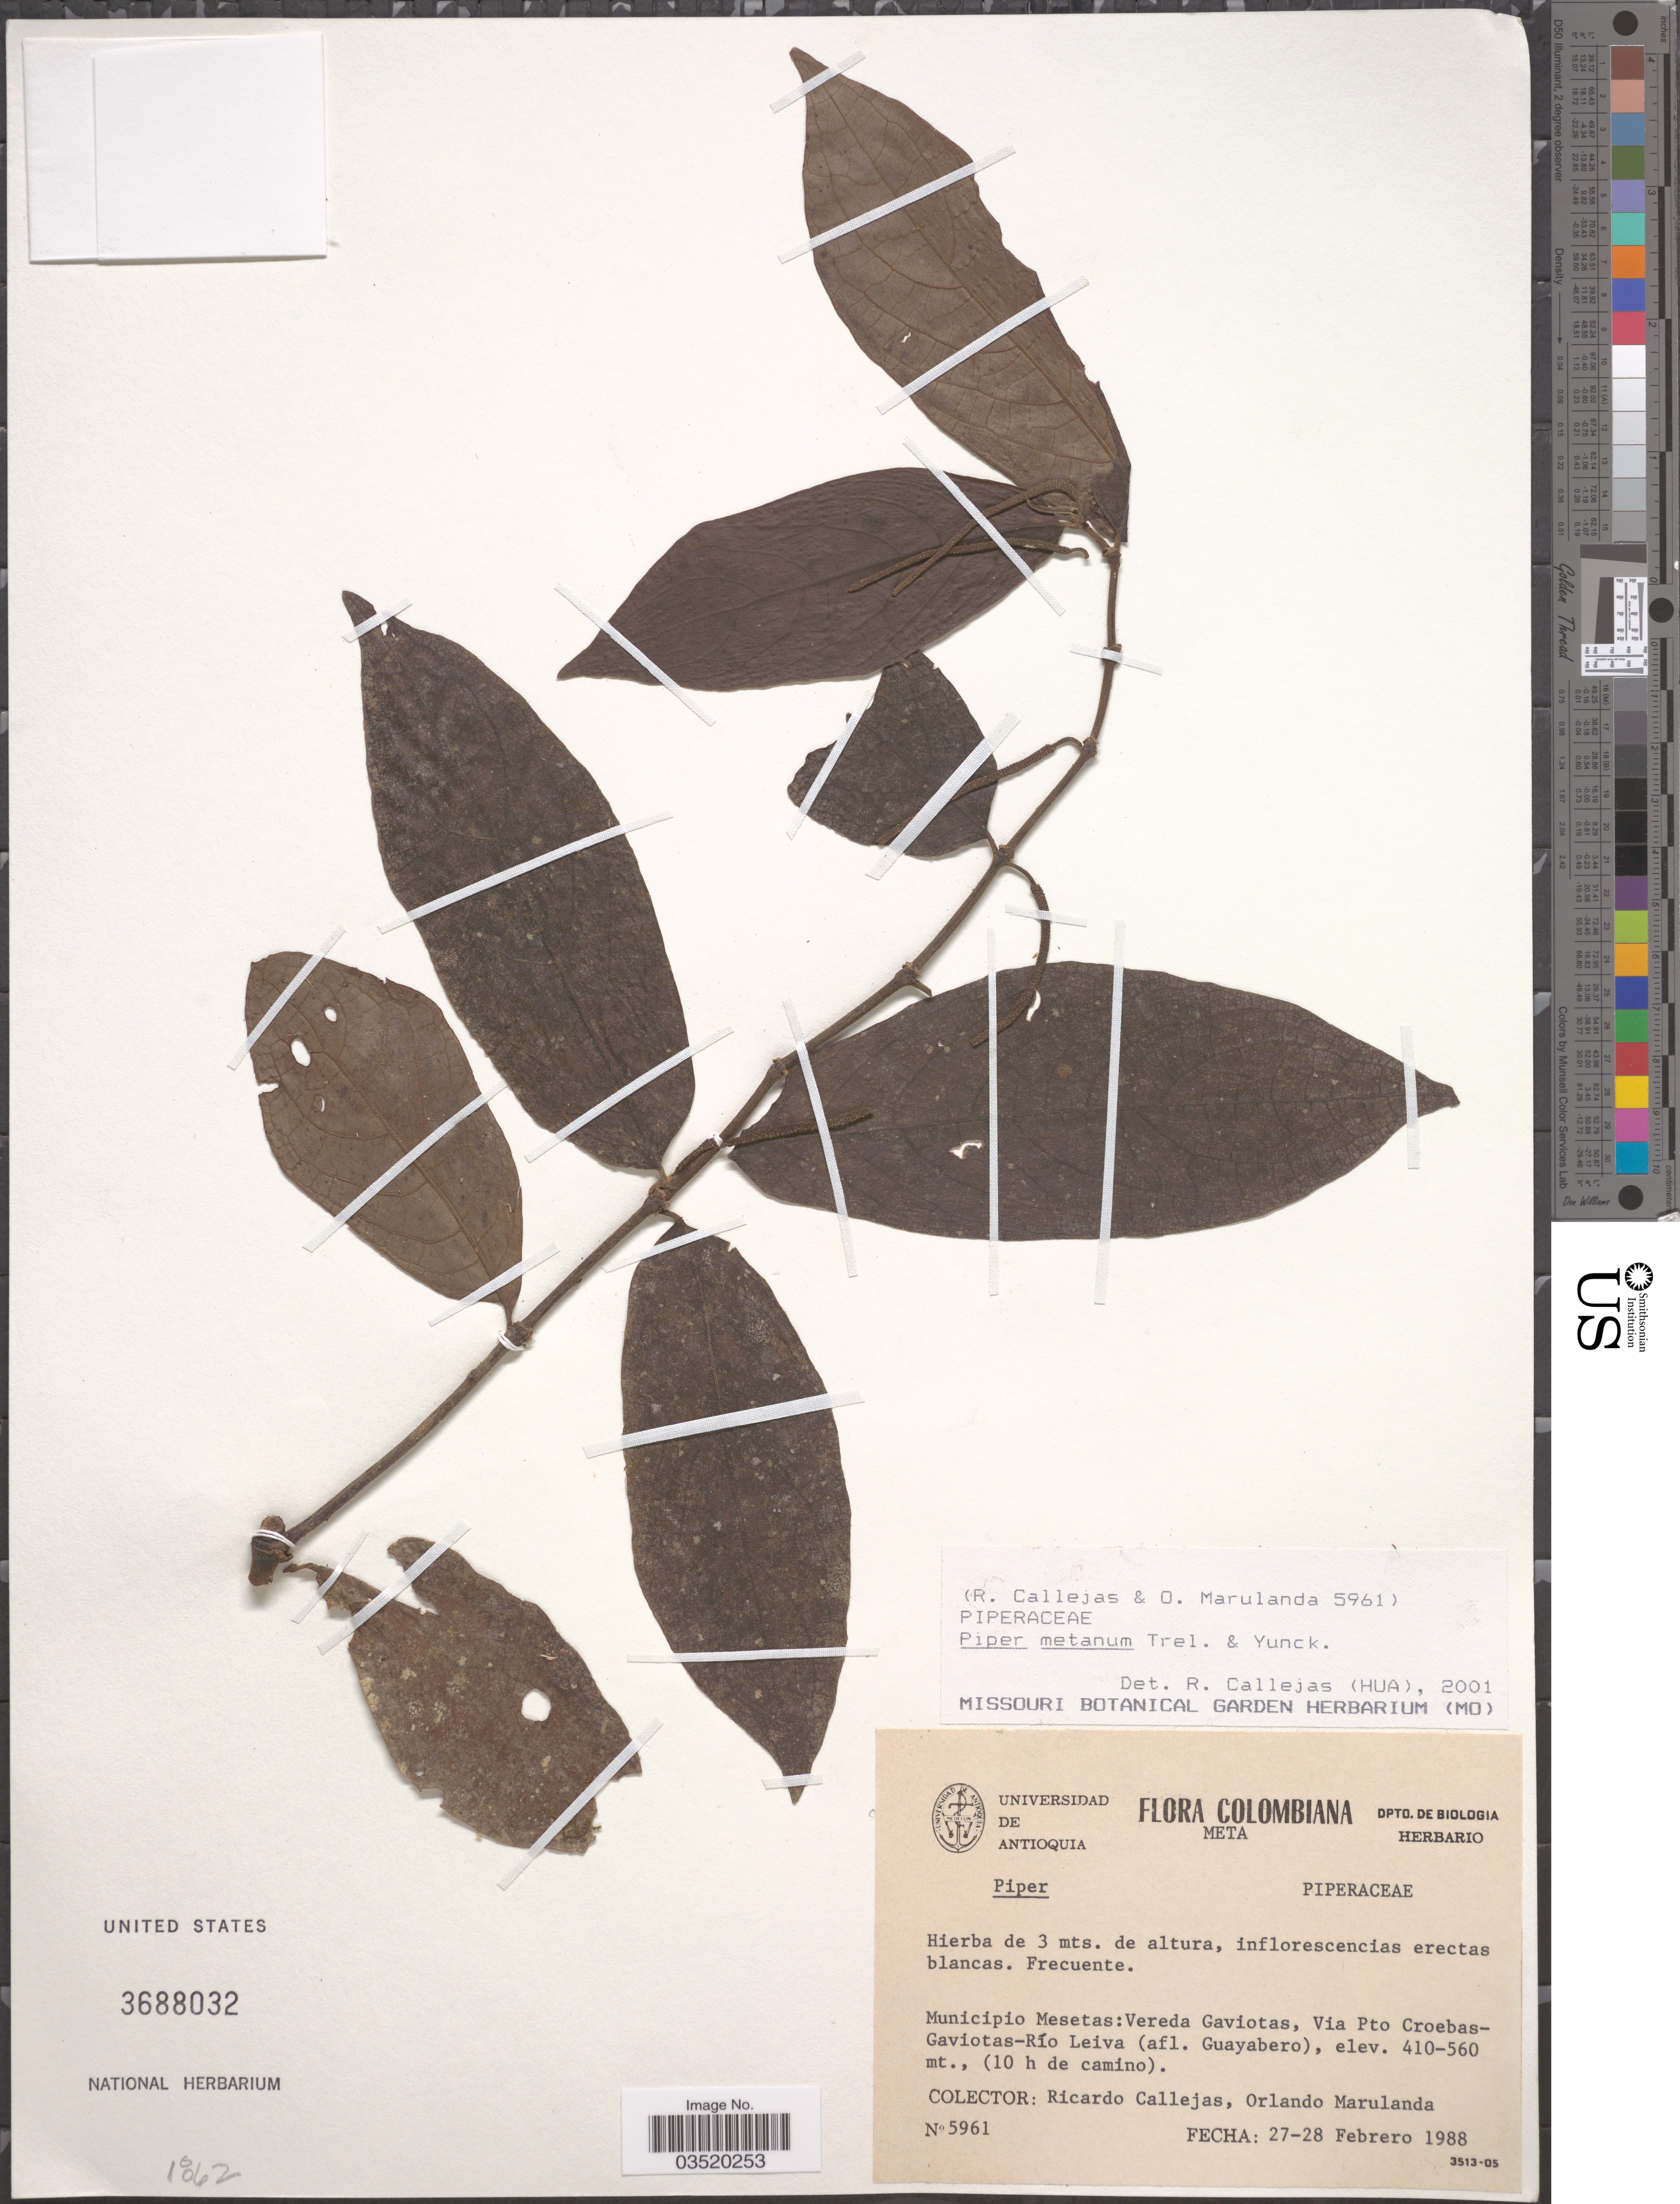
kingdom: Plantae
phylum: Tracheophyta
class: Magnoliopsida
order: Piperales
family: Piperaceae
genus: Piper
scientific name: Piper metanum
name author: Trel. & Yunck.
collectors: R. Callejas & O. Marulanda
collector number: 5961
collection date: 1988-02-27/1988-02-28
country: Colombia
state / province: Meta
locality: Municipio Mesetas: Vereda Gaviotas, Via Pto Croebas-Gaviotas-Río Leiva (afl. Guayabero), (10 h de camino).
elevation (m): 410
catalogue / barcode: US 3688032